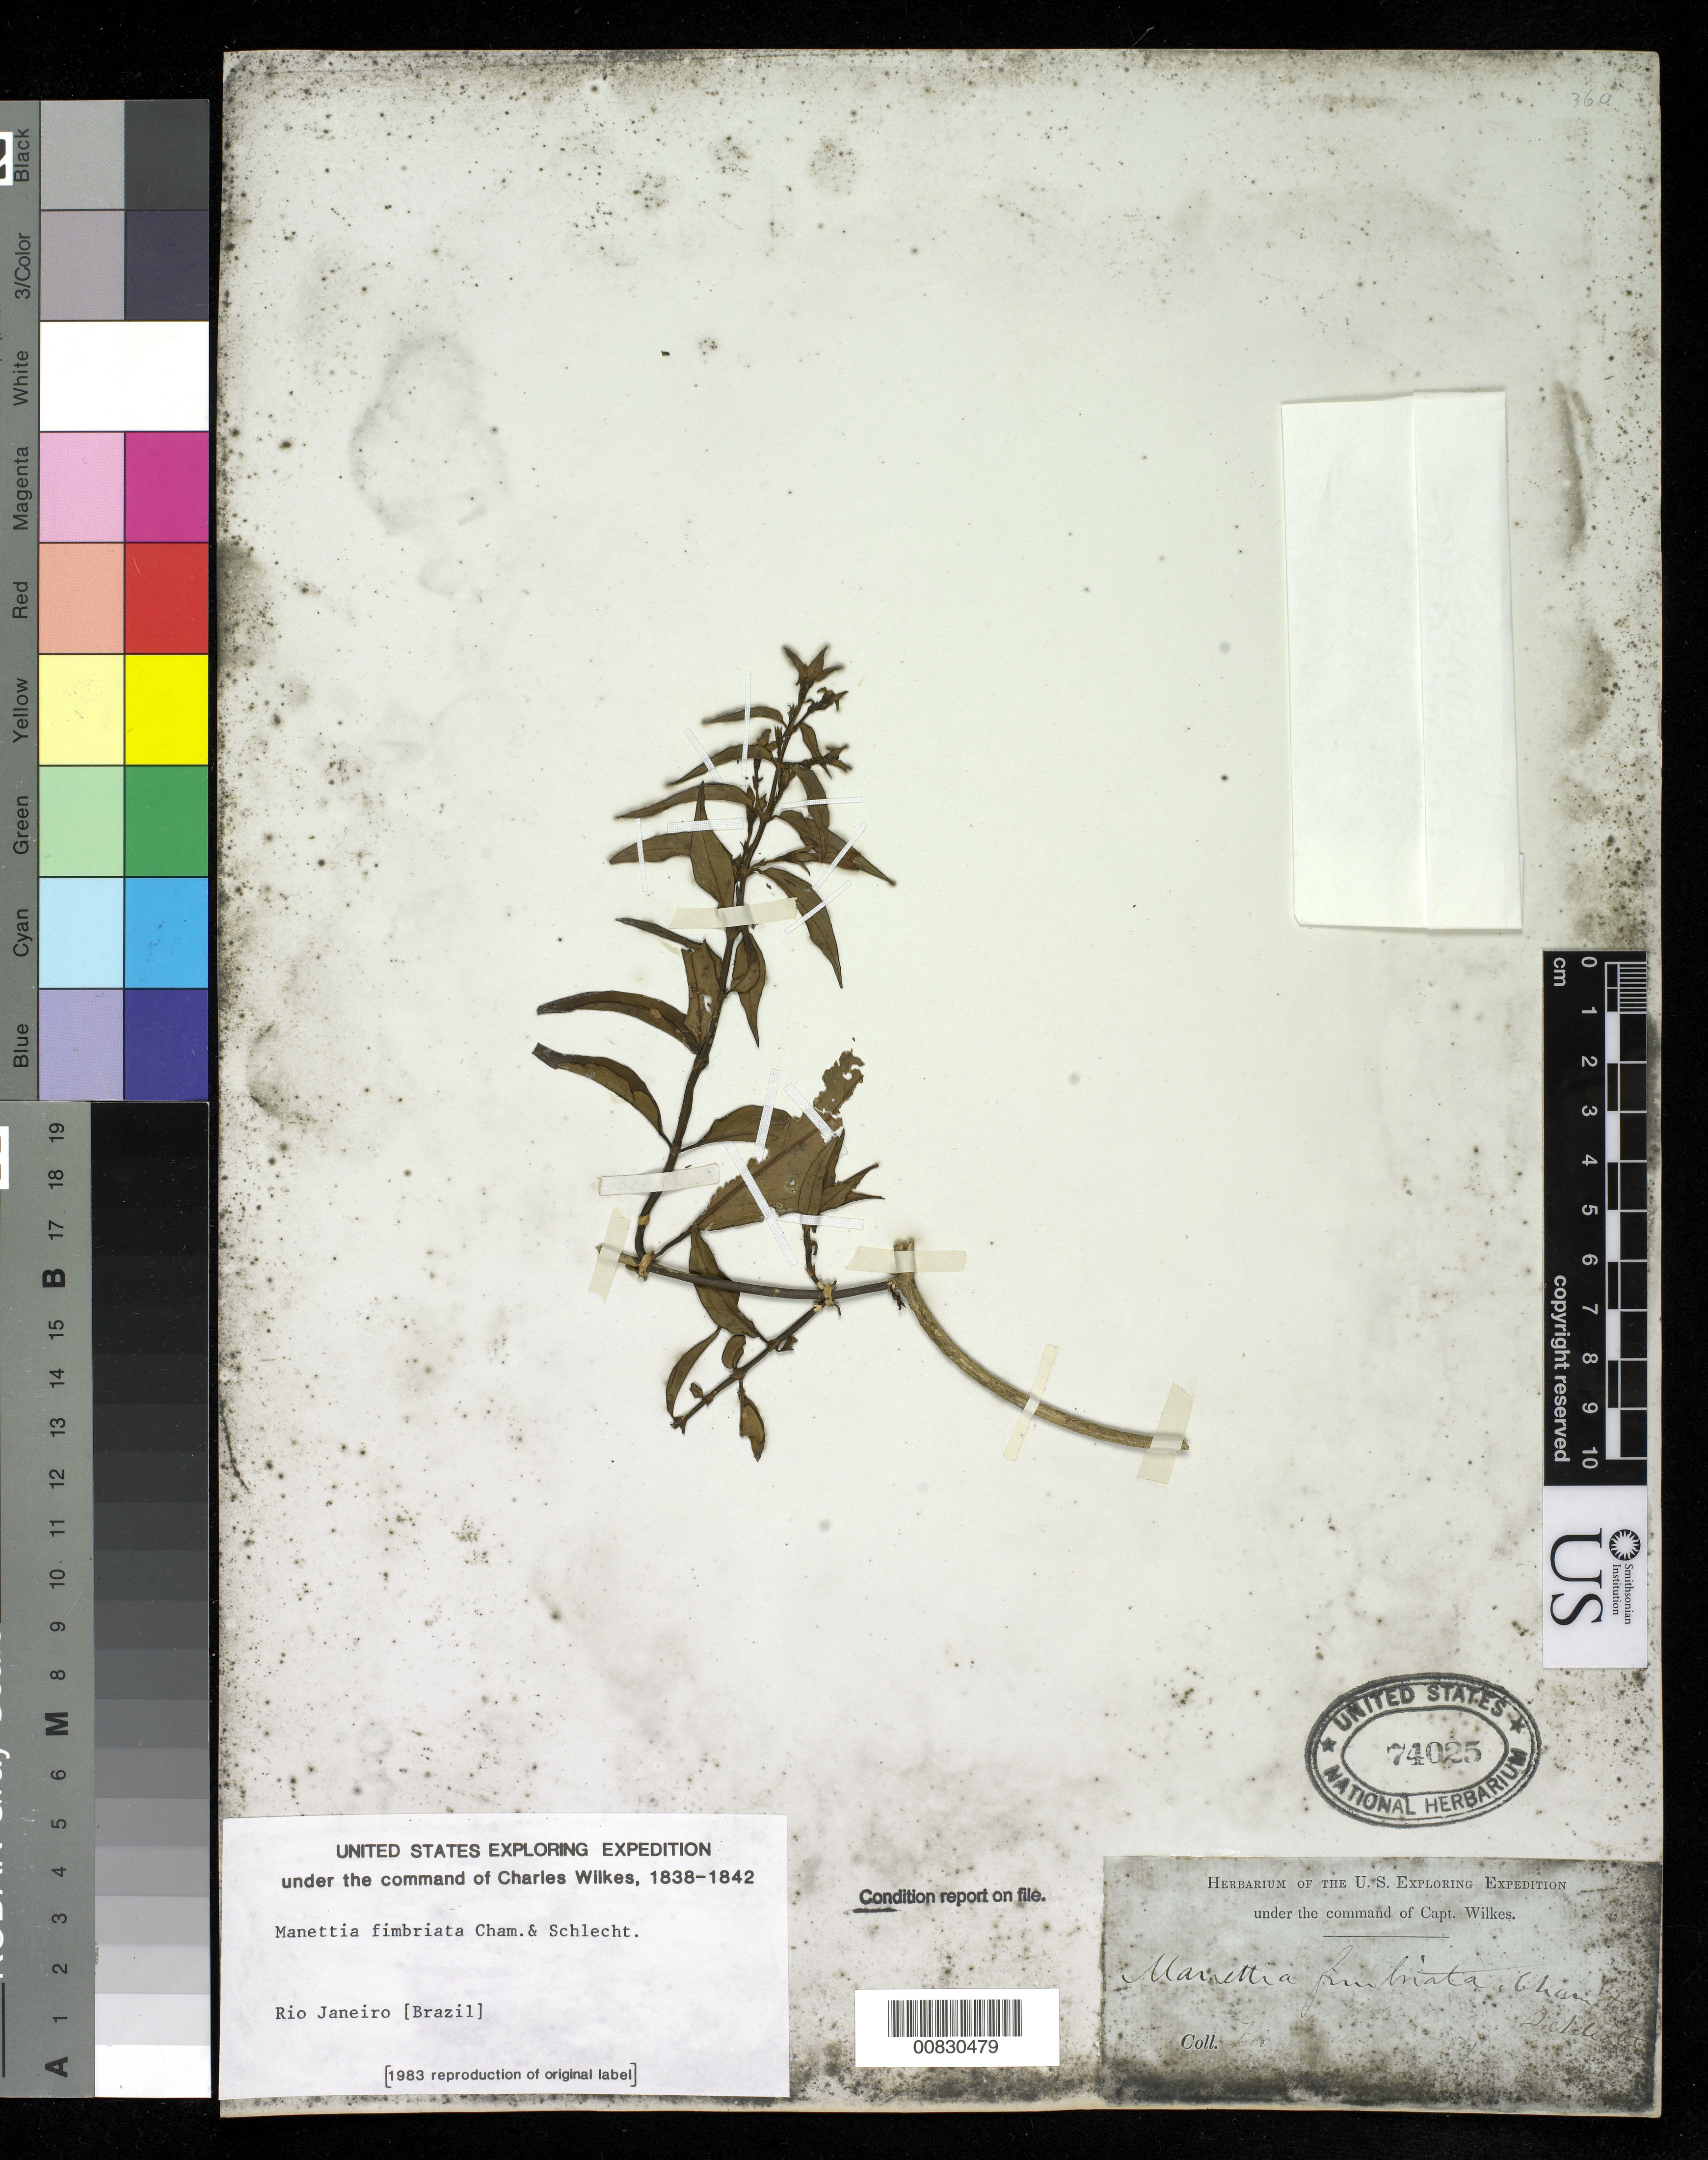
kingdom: Plantae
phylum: Tracheophyta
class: Magnoliopsida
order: Gentianales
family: Rubiaceae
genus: Manettia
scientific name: Manettia fimbriata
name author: Cham. & Schltdl.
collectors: Wilkes Explor. Exped.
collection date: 1838/1842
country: Brazil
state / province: Rio de Janeiro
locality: Rio Janeiro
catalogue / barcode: US 74025